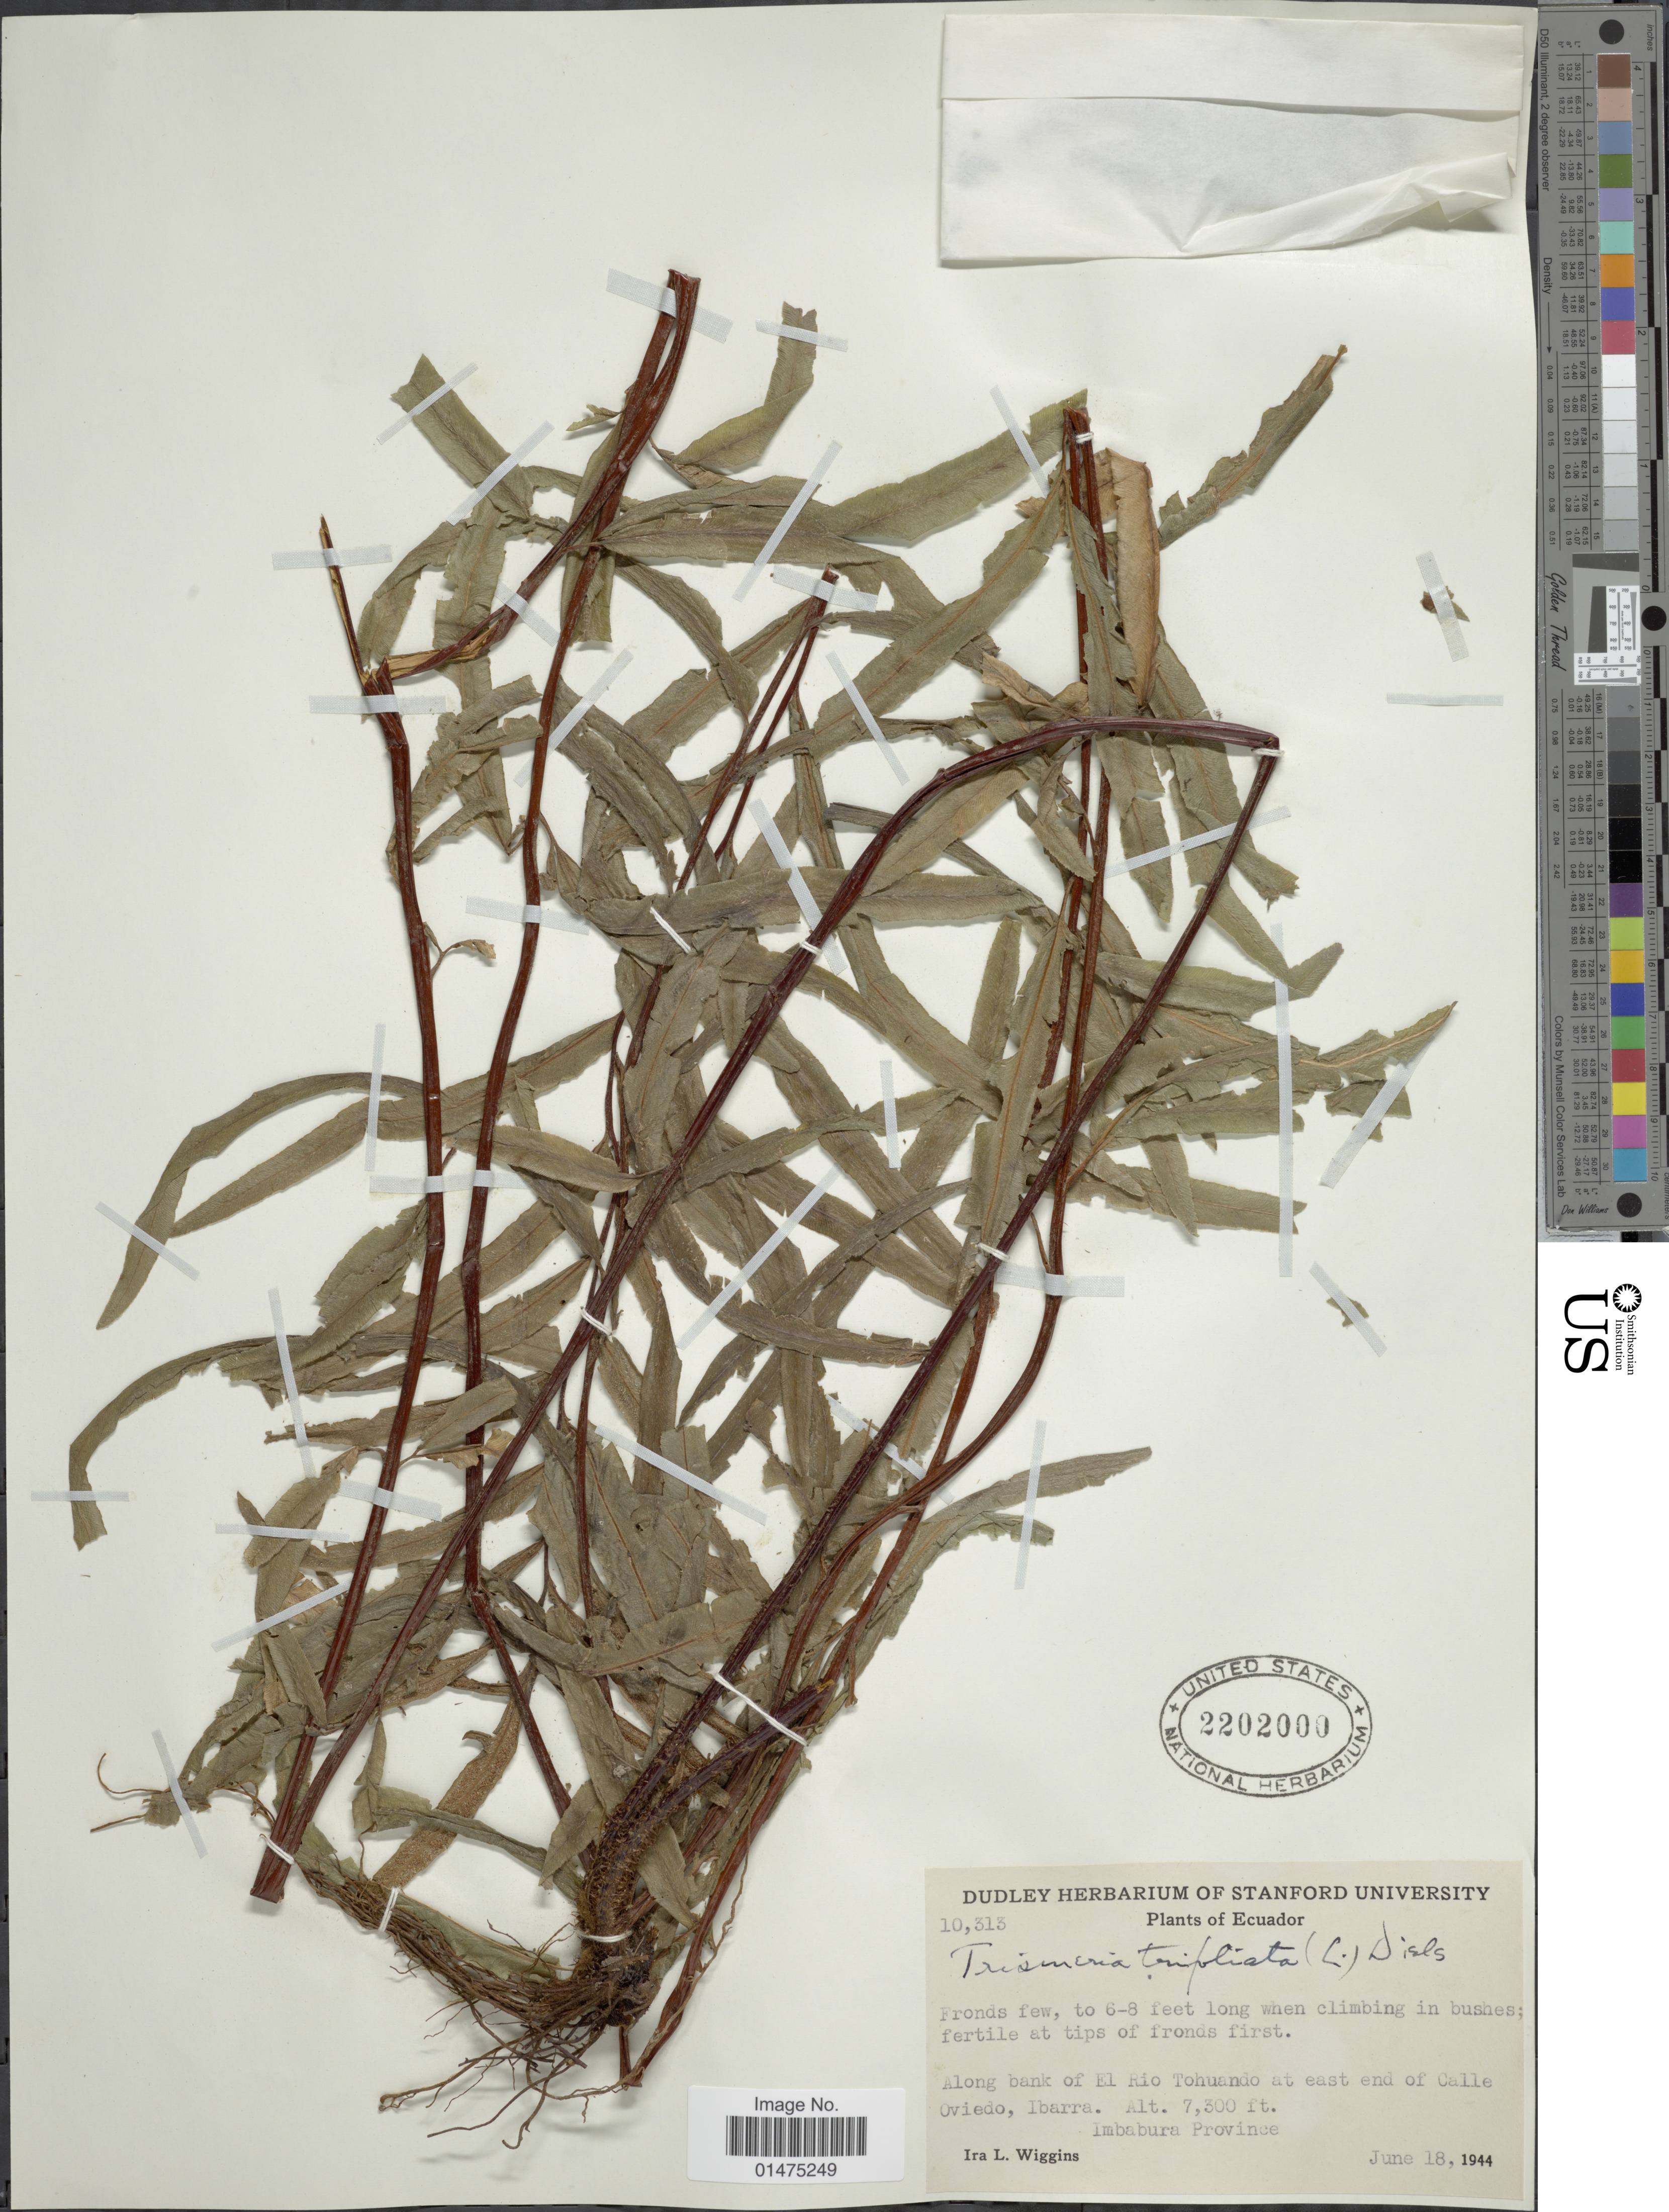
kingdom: Plantae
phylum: Tracheophyta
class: Polypodiopsida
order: Polypodiales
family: Pteridaceae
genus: Pityrogramma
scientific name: Pityrogramma trifoliata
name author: (L.) R.M. Tryon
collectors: I. L. Wiggins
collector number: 10313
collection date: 1944-06-18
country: Ecuador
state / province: Imbabura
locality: Along bank of El Rio Tohuando at east end of Calle Oviedo, Ibarrra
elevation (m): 2225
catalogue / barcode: US 2202000